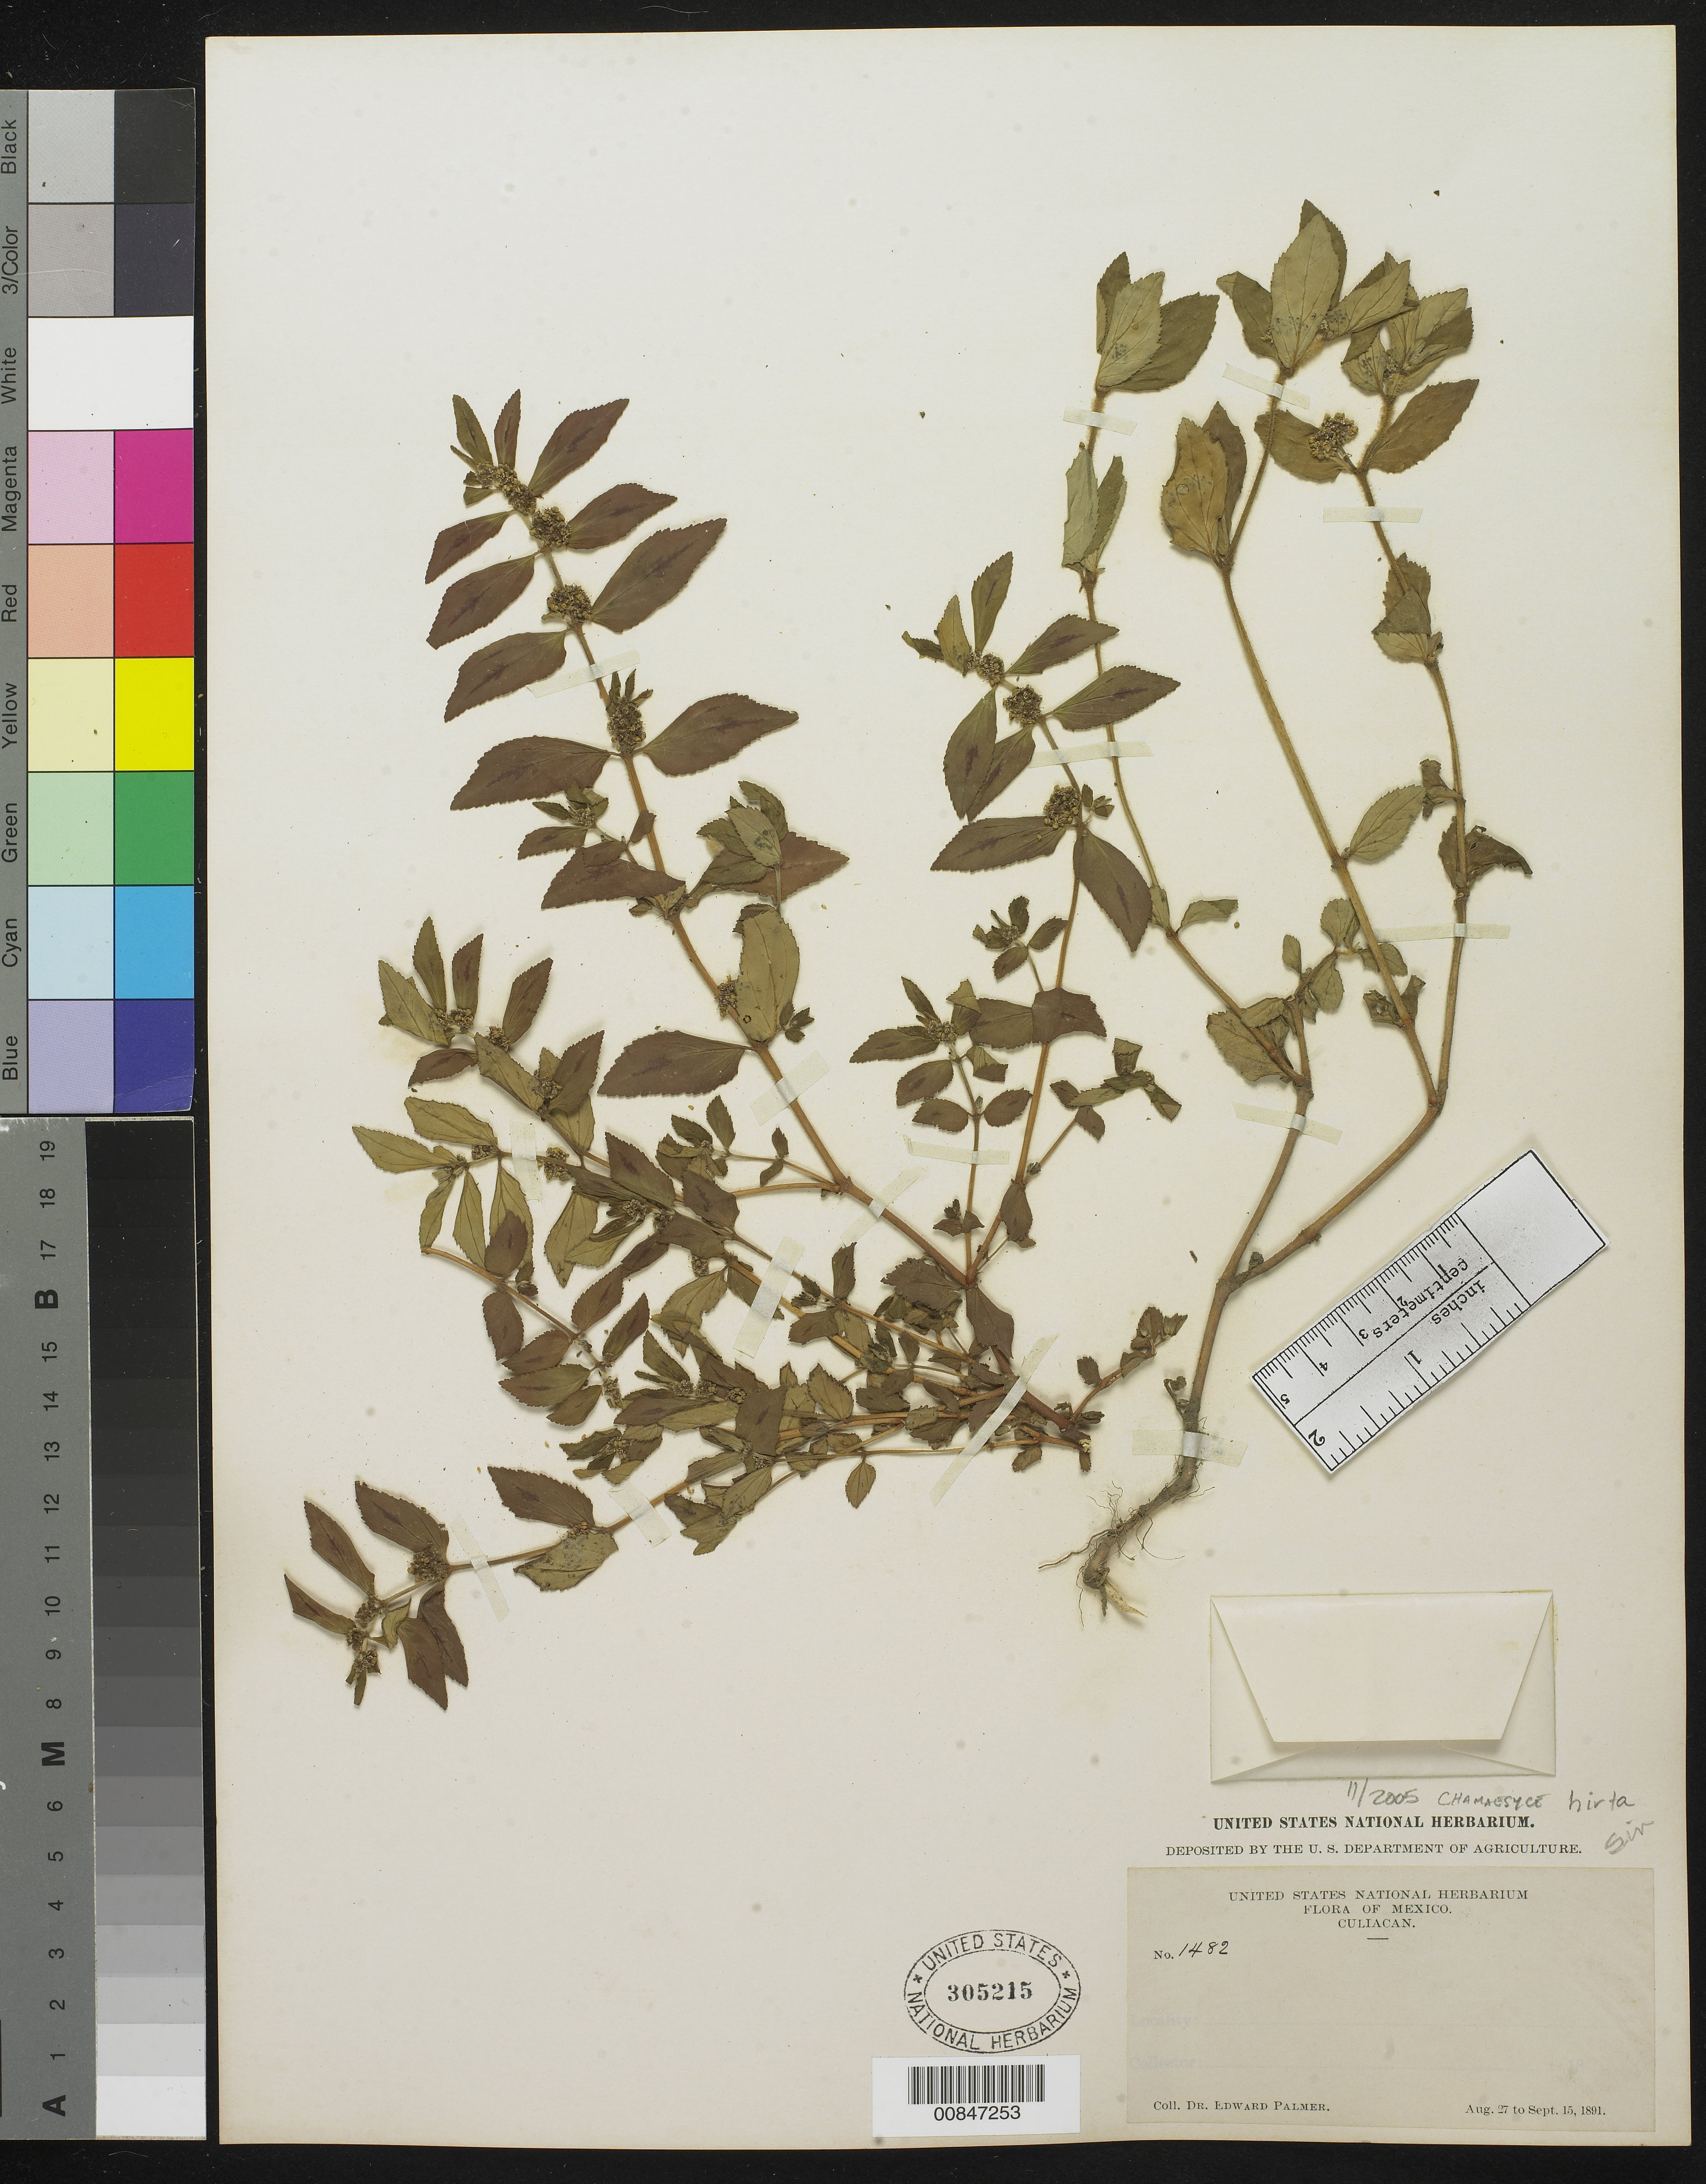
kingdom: Plantae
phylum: Tracheophyta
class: Magnoliopsida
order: Malpighiales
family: Euphorbiaceae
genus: Euphorbia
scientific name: Euphorbia hirta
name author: L.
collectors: E. Palmer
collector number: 1482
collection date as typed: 27 Aug 1891 to 15 Sep 1891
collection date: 1891-08-27/1891-09-15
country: Mexico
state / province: Sinaloa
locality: Culiacan, Sinaloa.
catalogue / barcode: US 305215